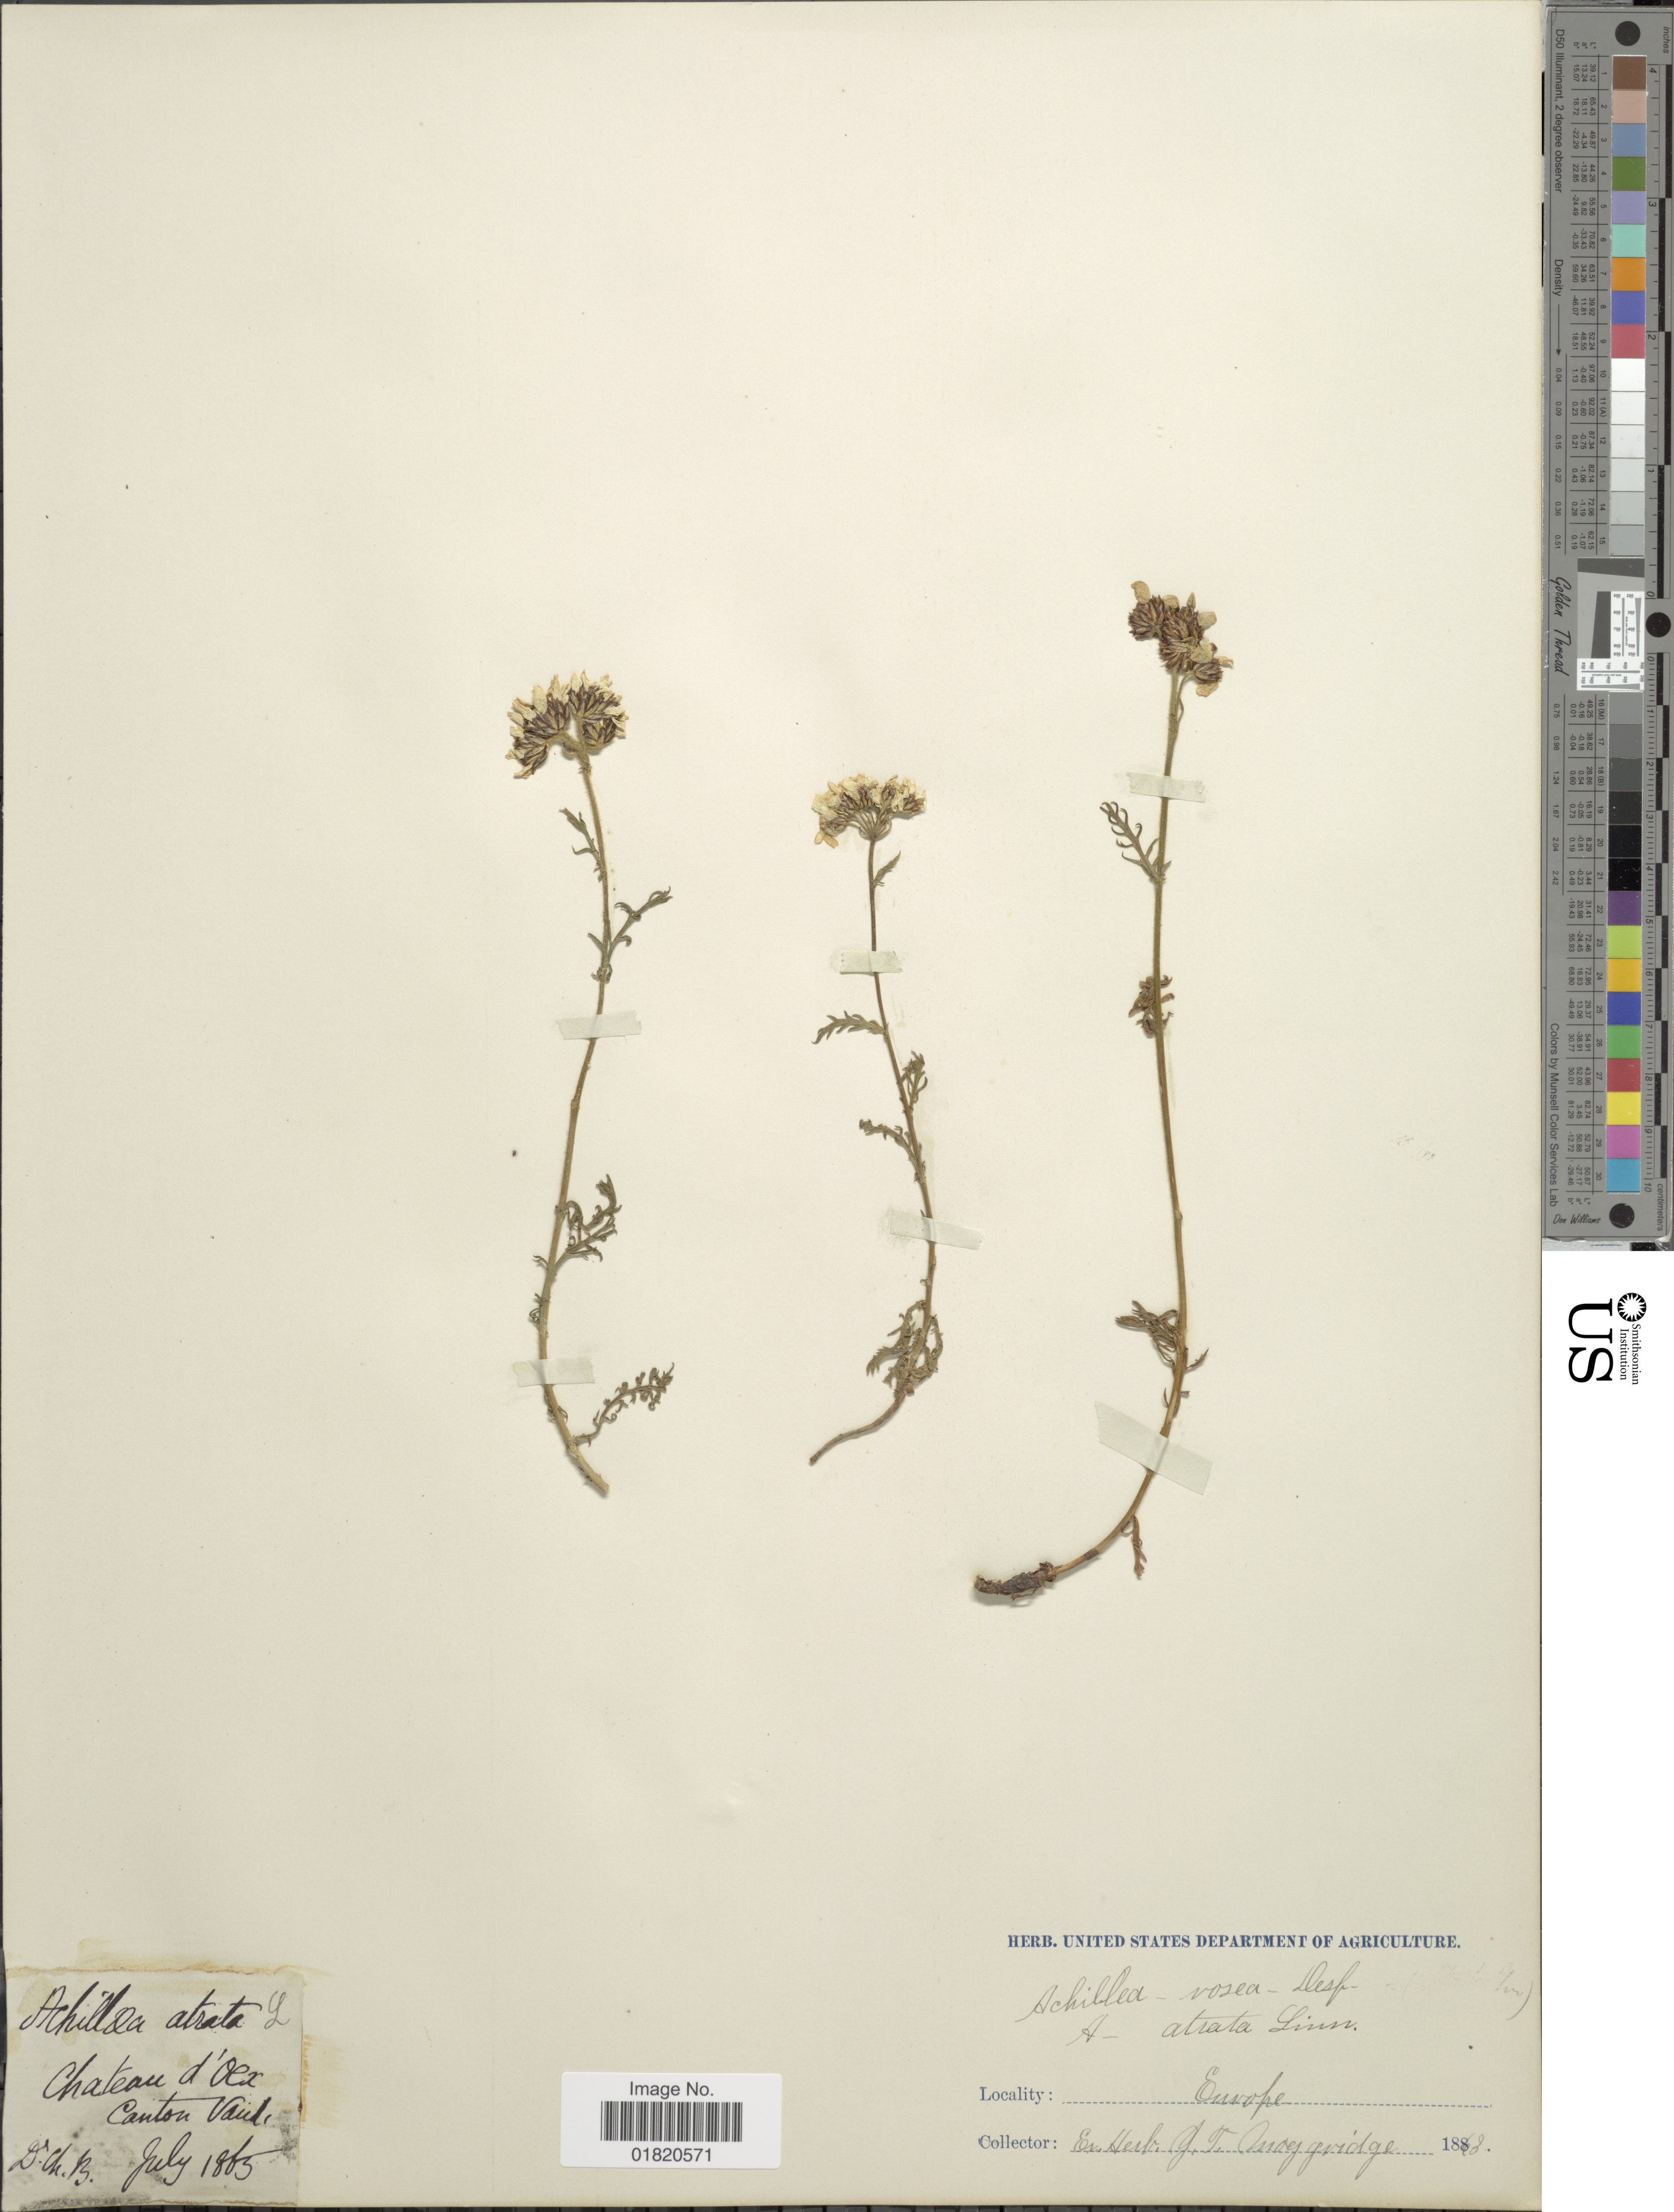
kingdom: Plantae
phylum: Tracheophyta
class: Magnoliopsida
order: Asterales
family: Asteraceae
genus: Achillea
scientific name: Achillea atrata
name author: L.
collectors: ex herb. J.T. Moggridge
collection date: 1865-07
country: Switzerland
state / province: Vaud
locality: Chateau d'Oex. Canton Vaud